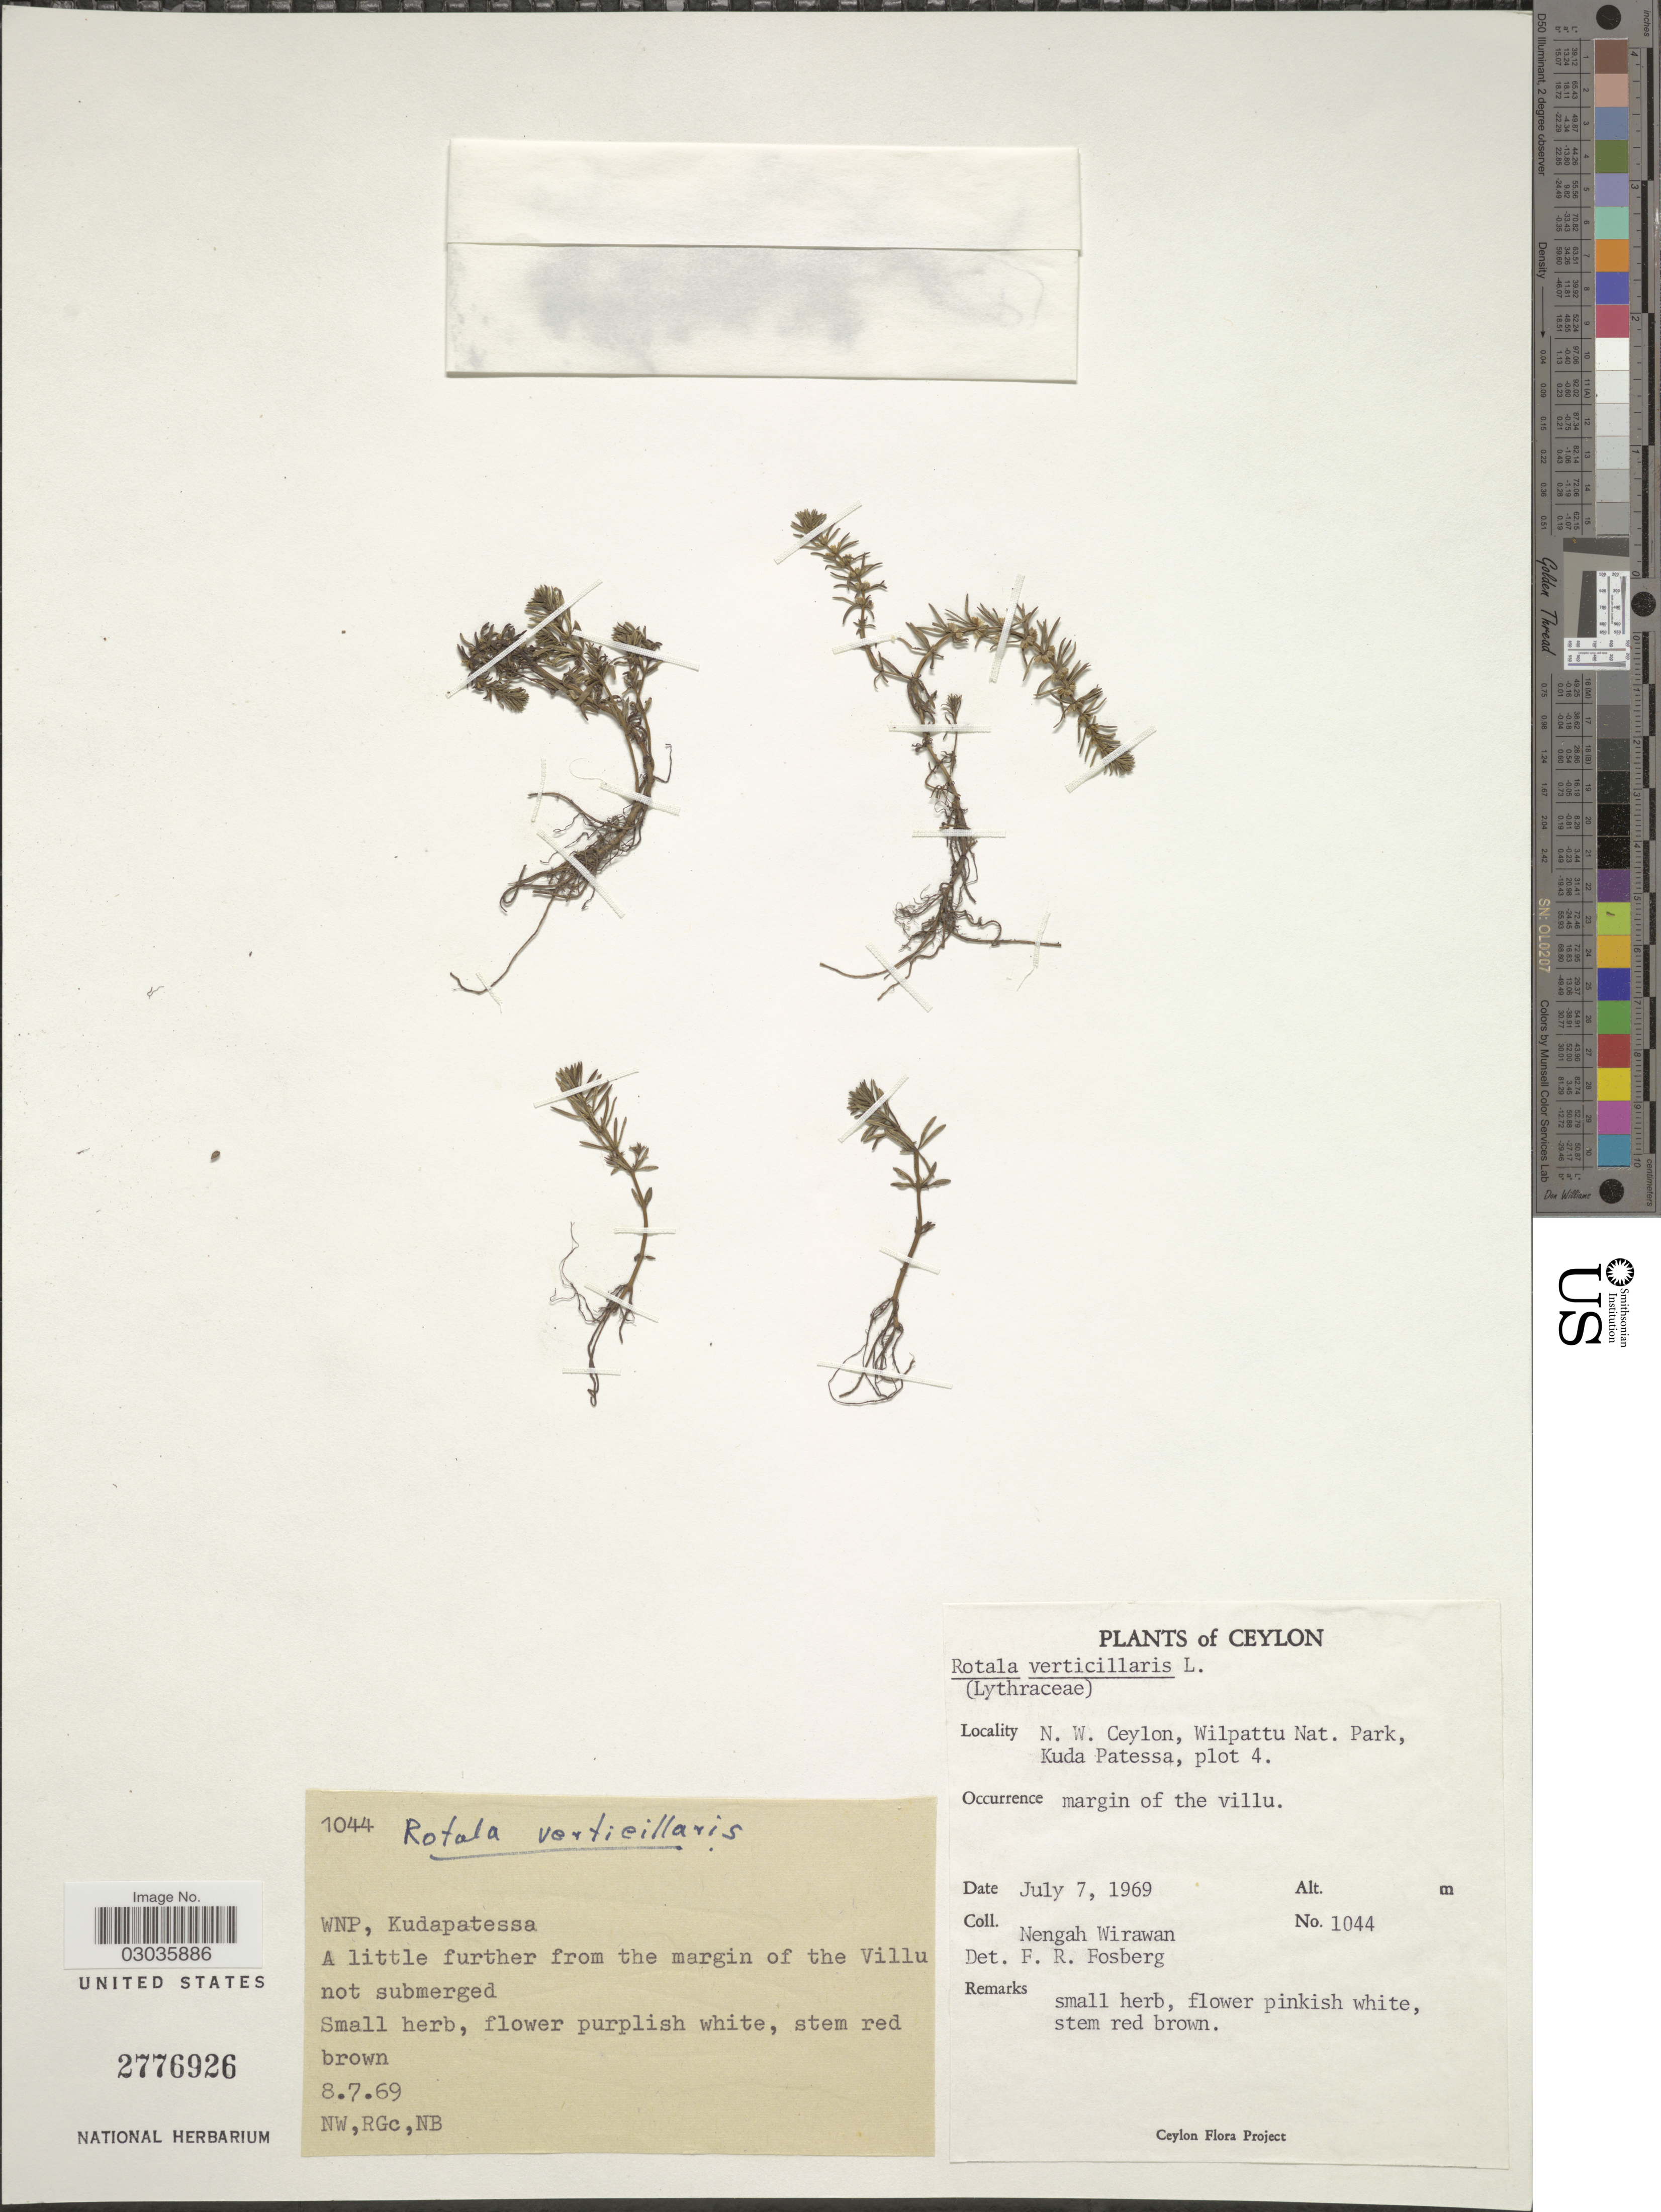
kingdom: Plantae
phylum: Tracheophyta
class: Magnoliopsida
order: Myrtales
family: Lythraceae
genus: Rotala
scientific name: Rotala verticillaris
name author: L.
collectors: N. Wirawan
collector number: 1044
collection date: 1969-07-07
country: Sri Lanka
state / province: North Western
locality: Ceylon. N. W. Ceylon, Wilpattu Nat. Park, Kuda Patessa, plot 4. Margin of the villu.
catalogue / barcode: US 2776926